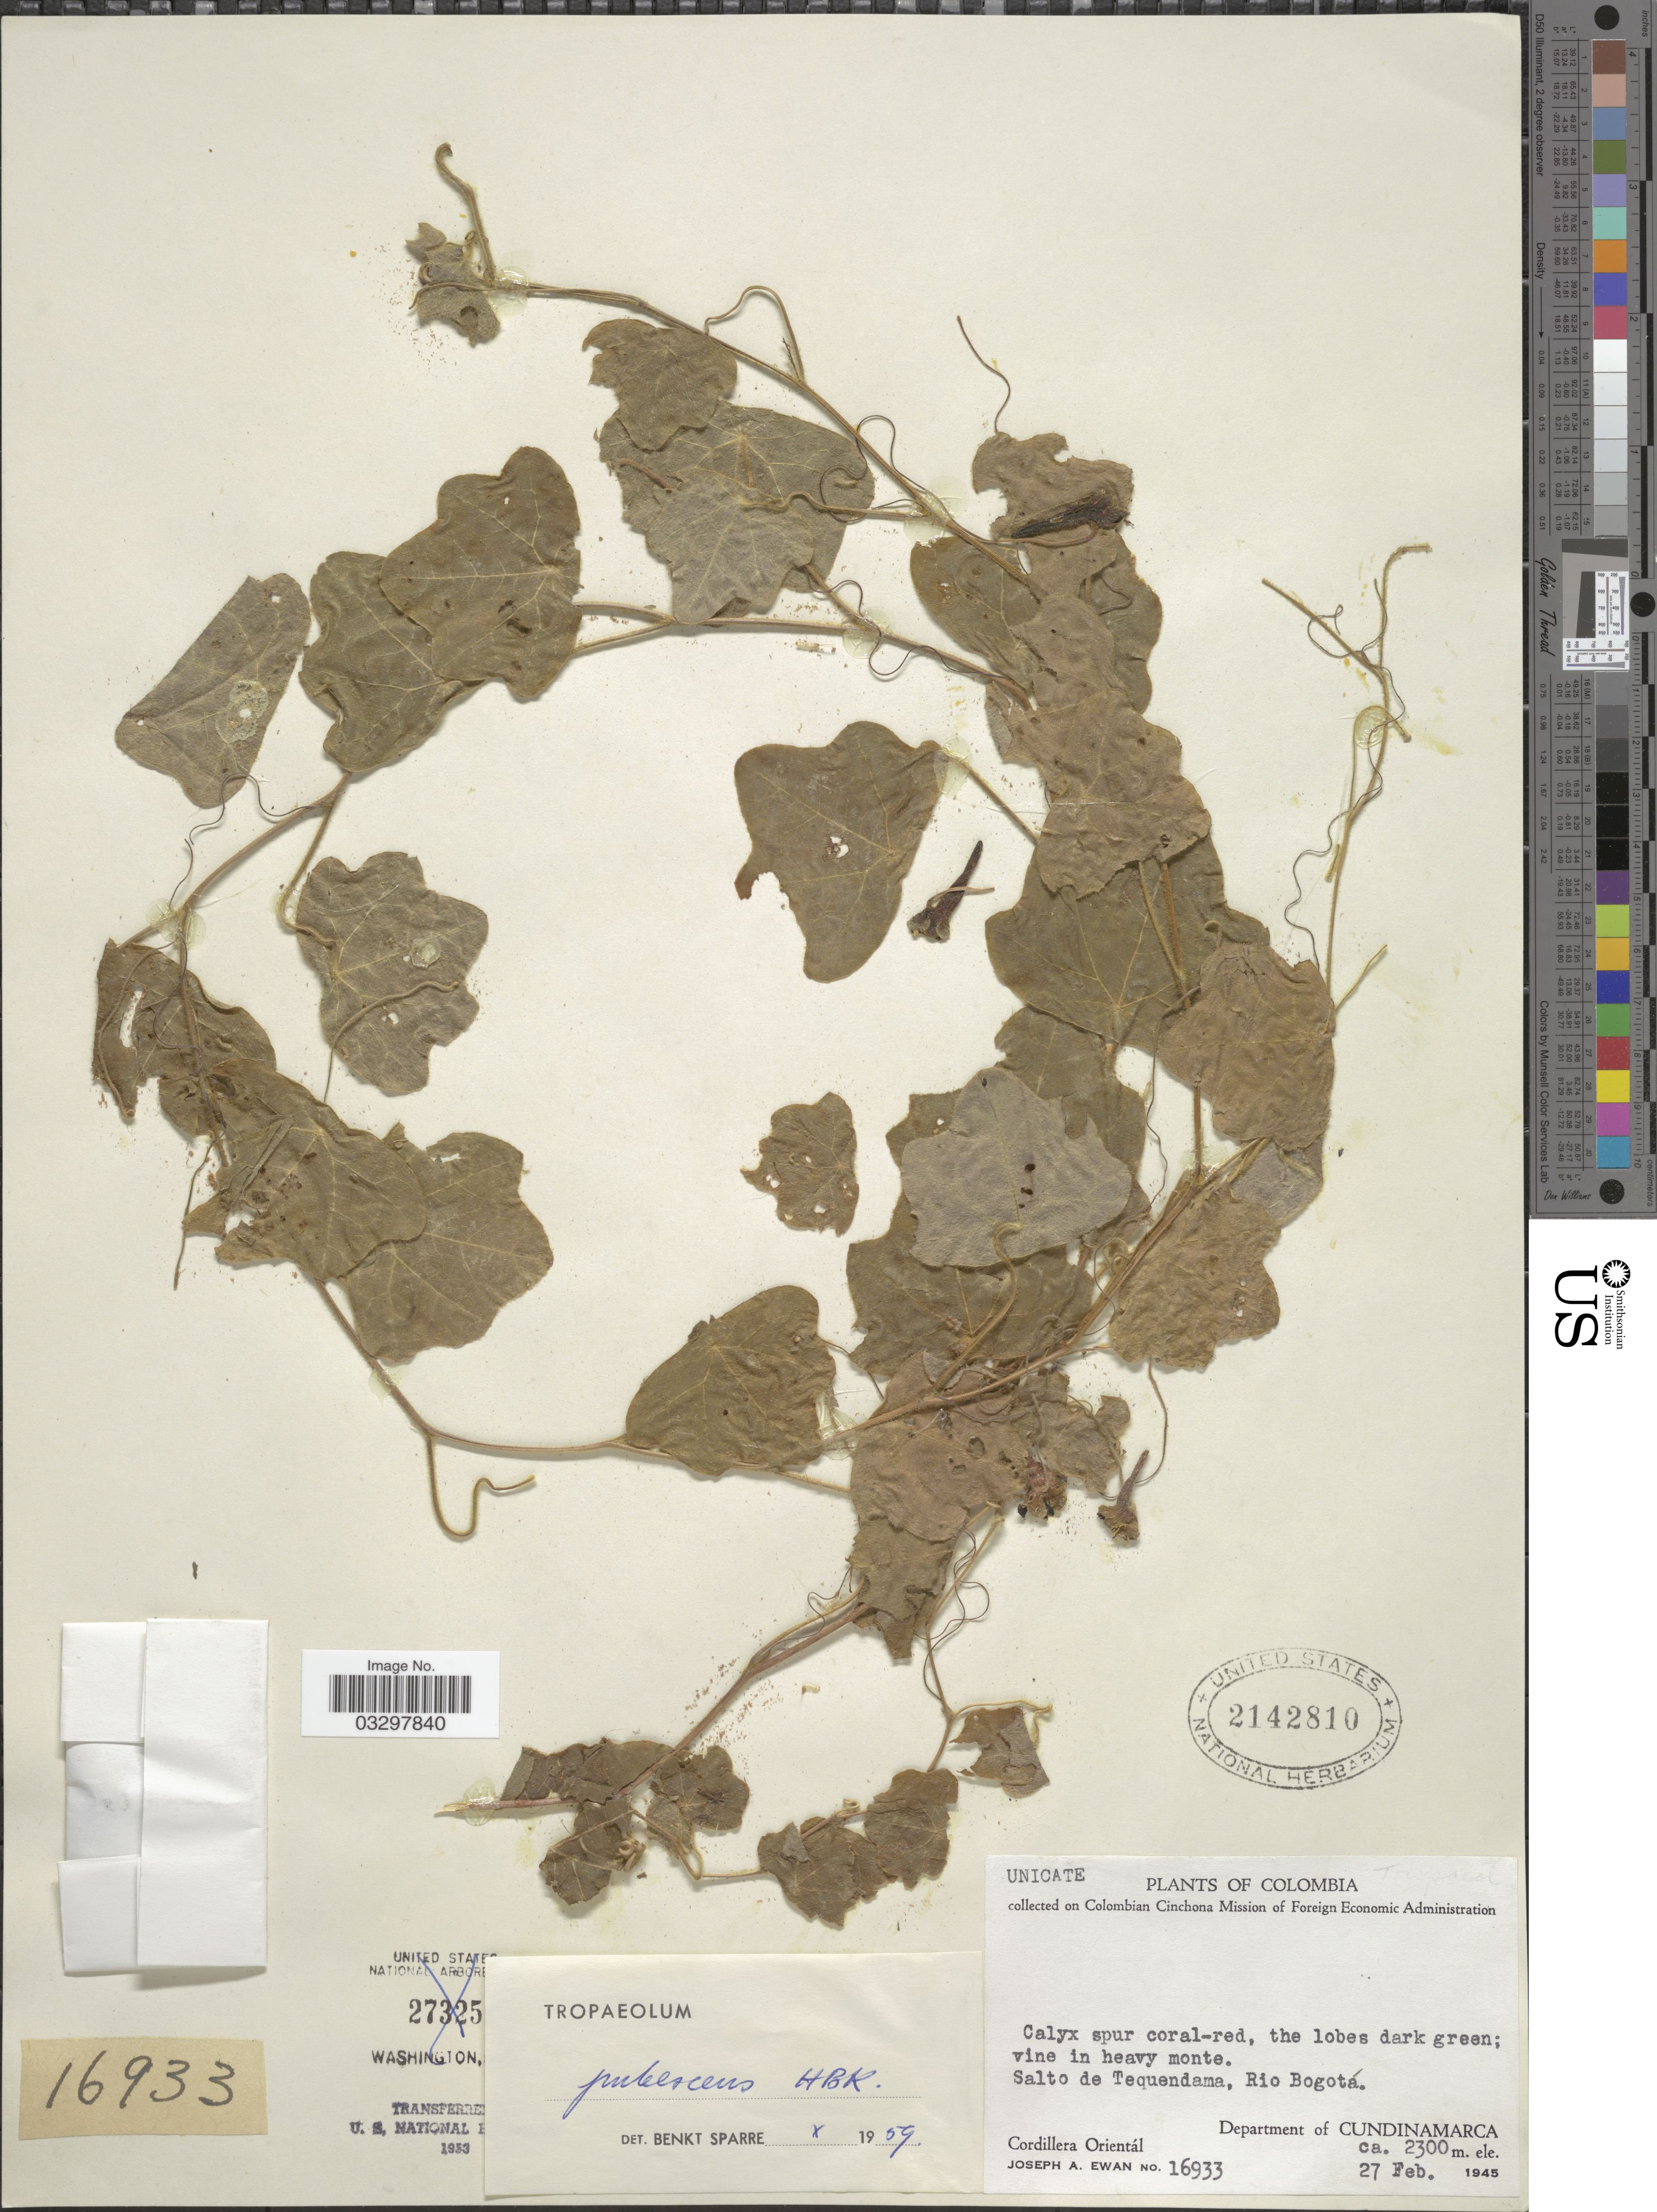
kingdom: Plantae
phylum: Tracheophyta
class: Magnoliopsida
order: Brassicales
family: Tropaeolaceae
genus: Tropaeolum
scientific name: Tropaeolum pubescens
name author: Kunth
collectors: J. A. Ewan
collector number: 16933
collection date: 1945-02-27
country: Colombia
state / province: Cundinamarca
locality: Salto de Tequendama, Rio Bogotá. Department of Cundinamarca, Cordillera Orientál.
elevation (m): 2300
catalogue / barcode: US 2142810